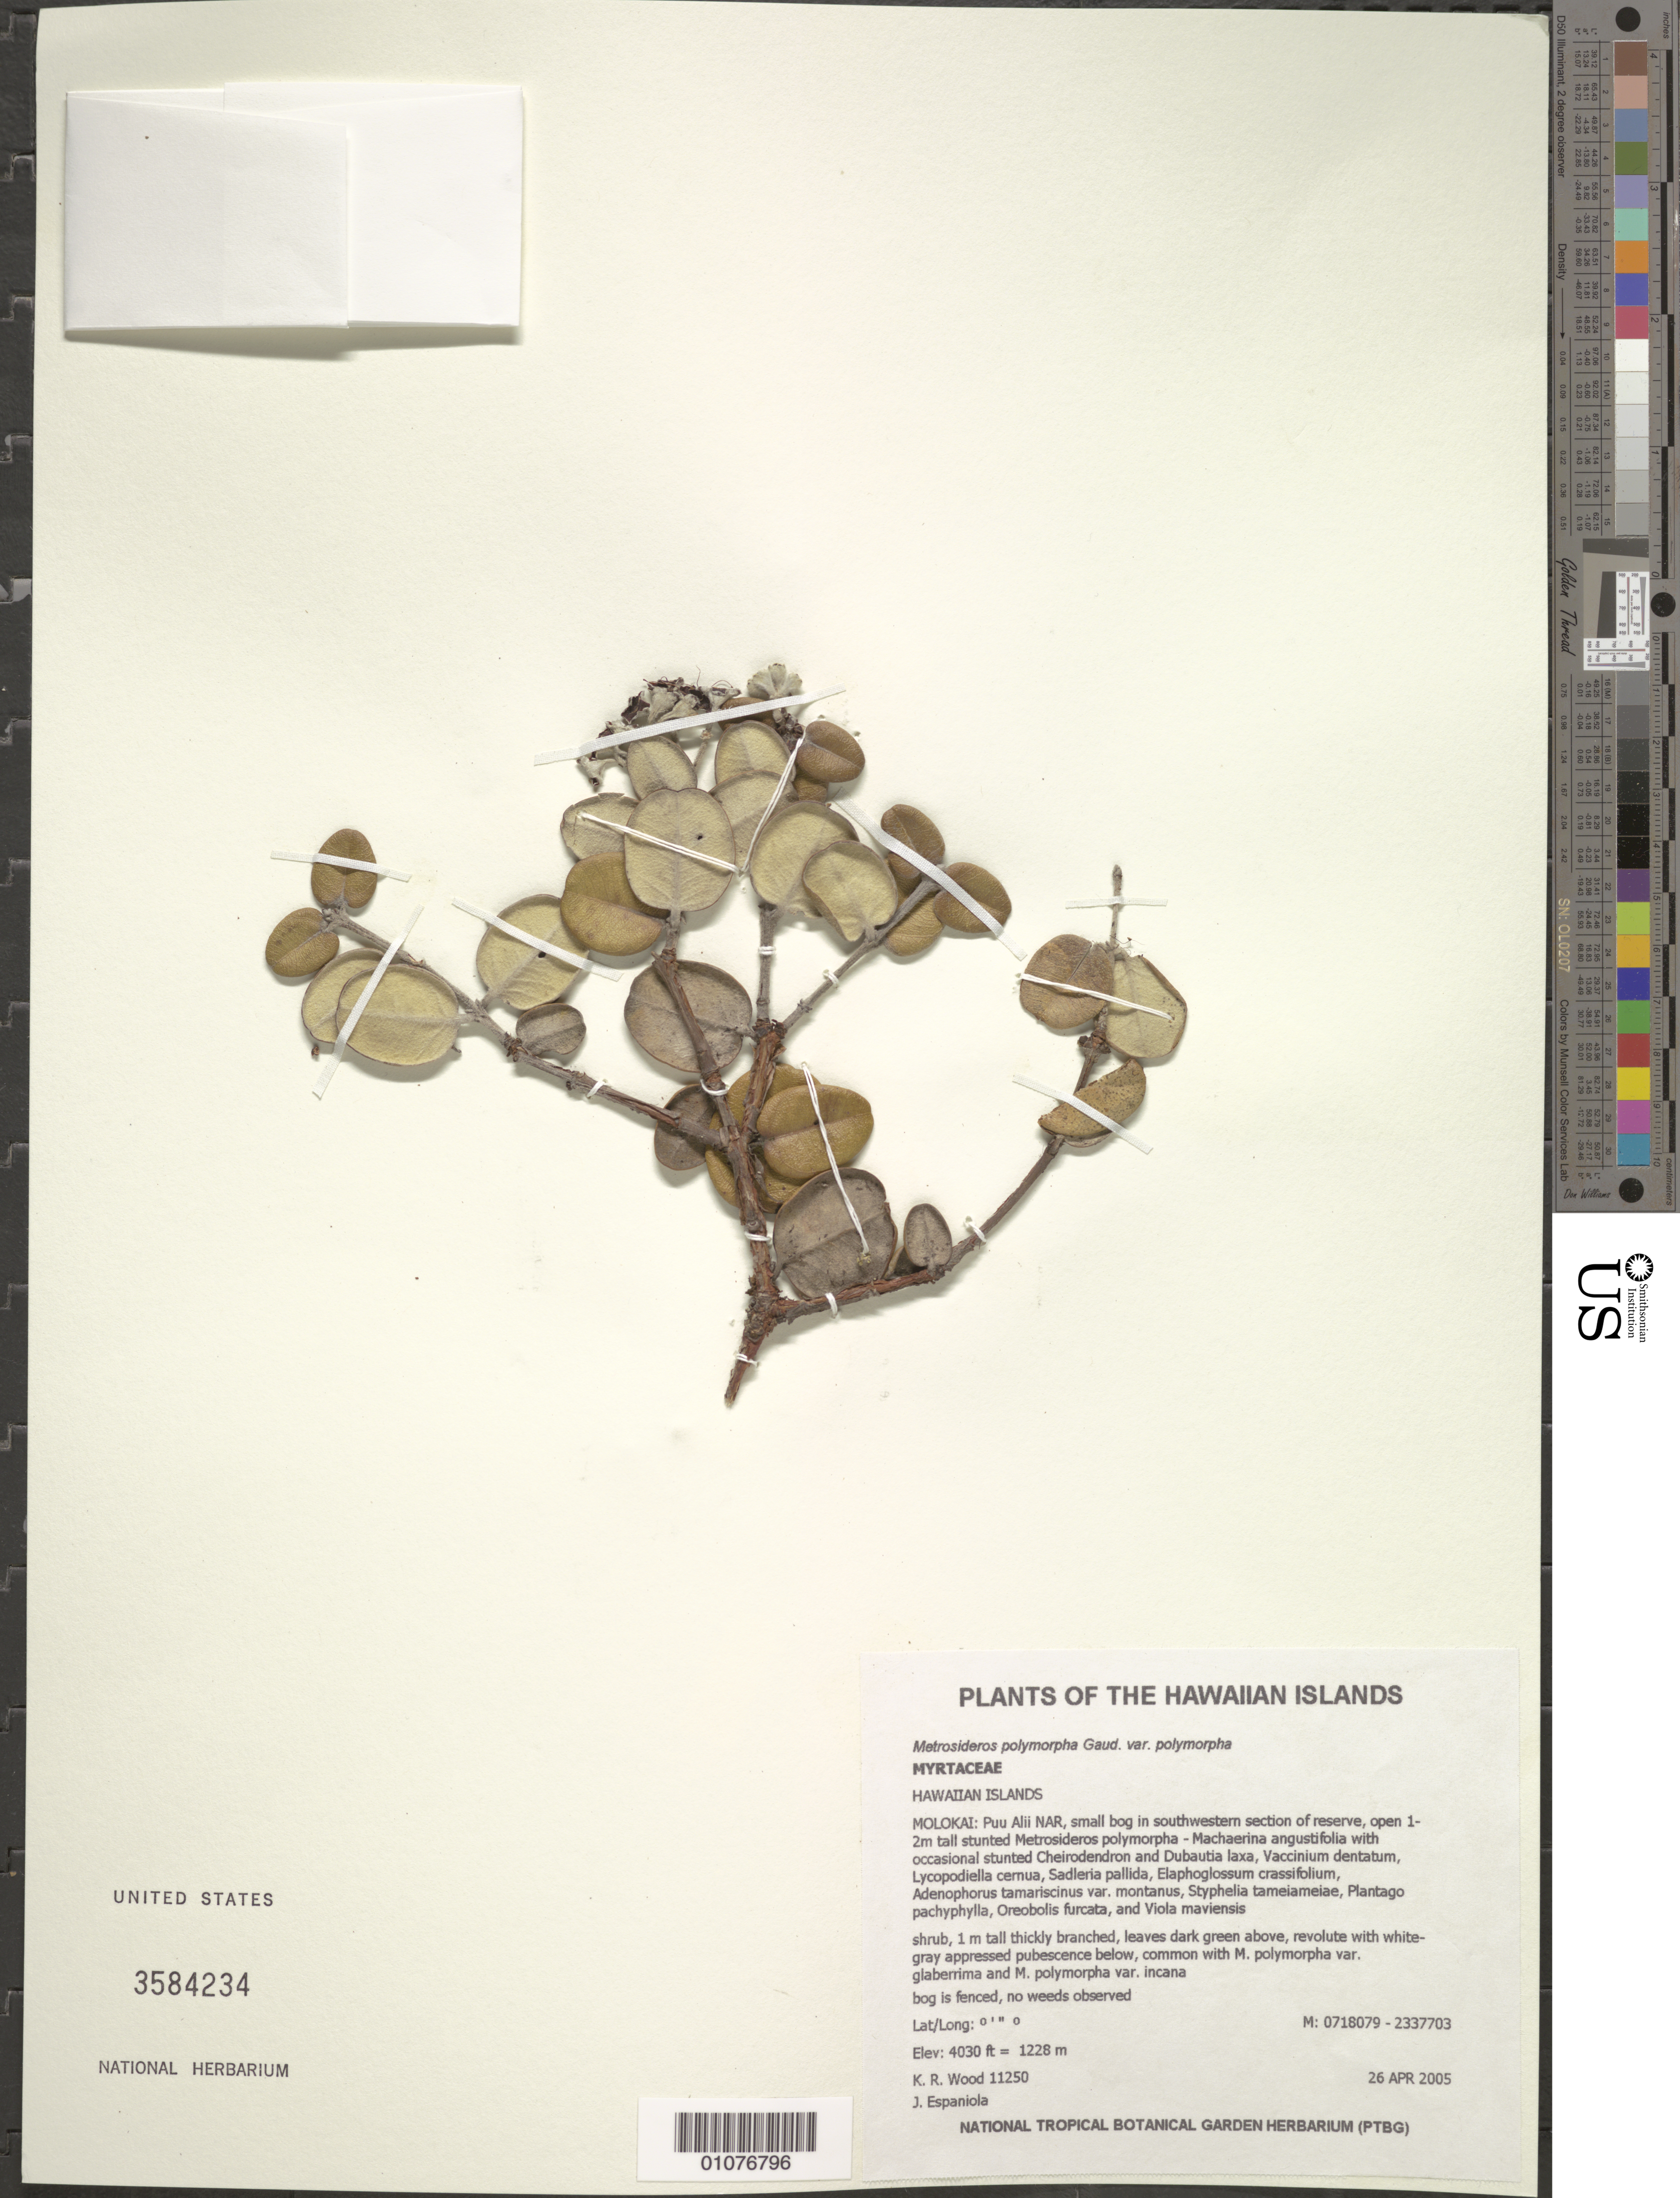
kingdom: Plantae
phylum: Tracheophyta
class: Magnoliopsida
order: Myrtales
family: Myrtaceae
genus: Metrosideros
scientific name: Metrosideros polymorpha var. polymorpha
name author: Gaudich.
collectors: K. R. Wood & J. Espaniola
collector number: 11250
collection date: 2005-04-26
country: United States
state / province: Hawaii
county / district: Maui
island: Moloka'i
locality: Puu Alii NAR, small bog in southwestern section of reserve.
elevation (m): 1228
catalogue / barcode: US 3584234